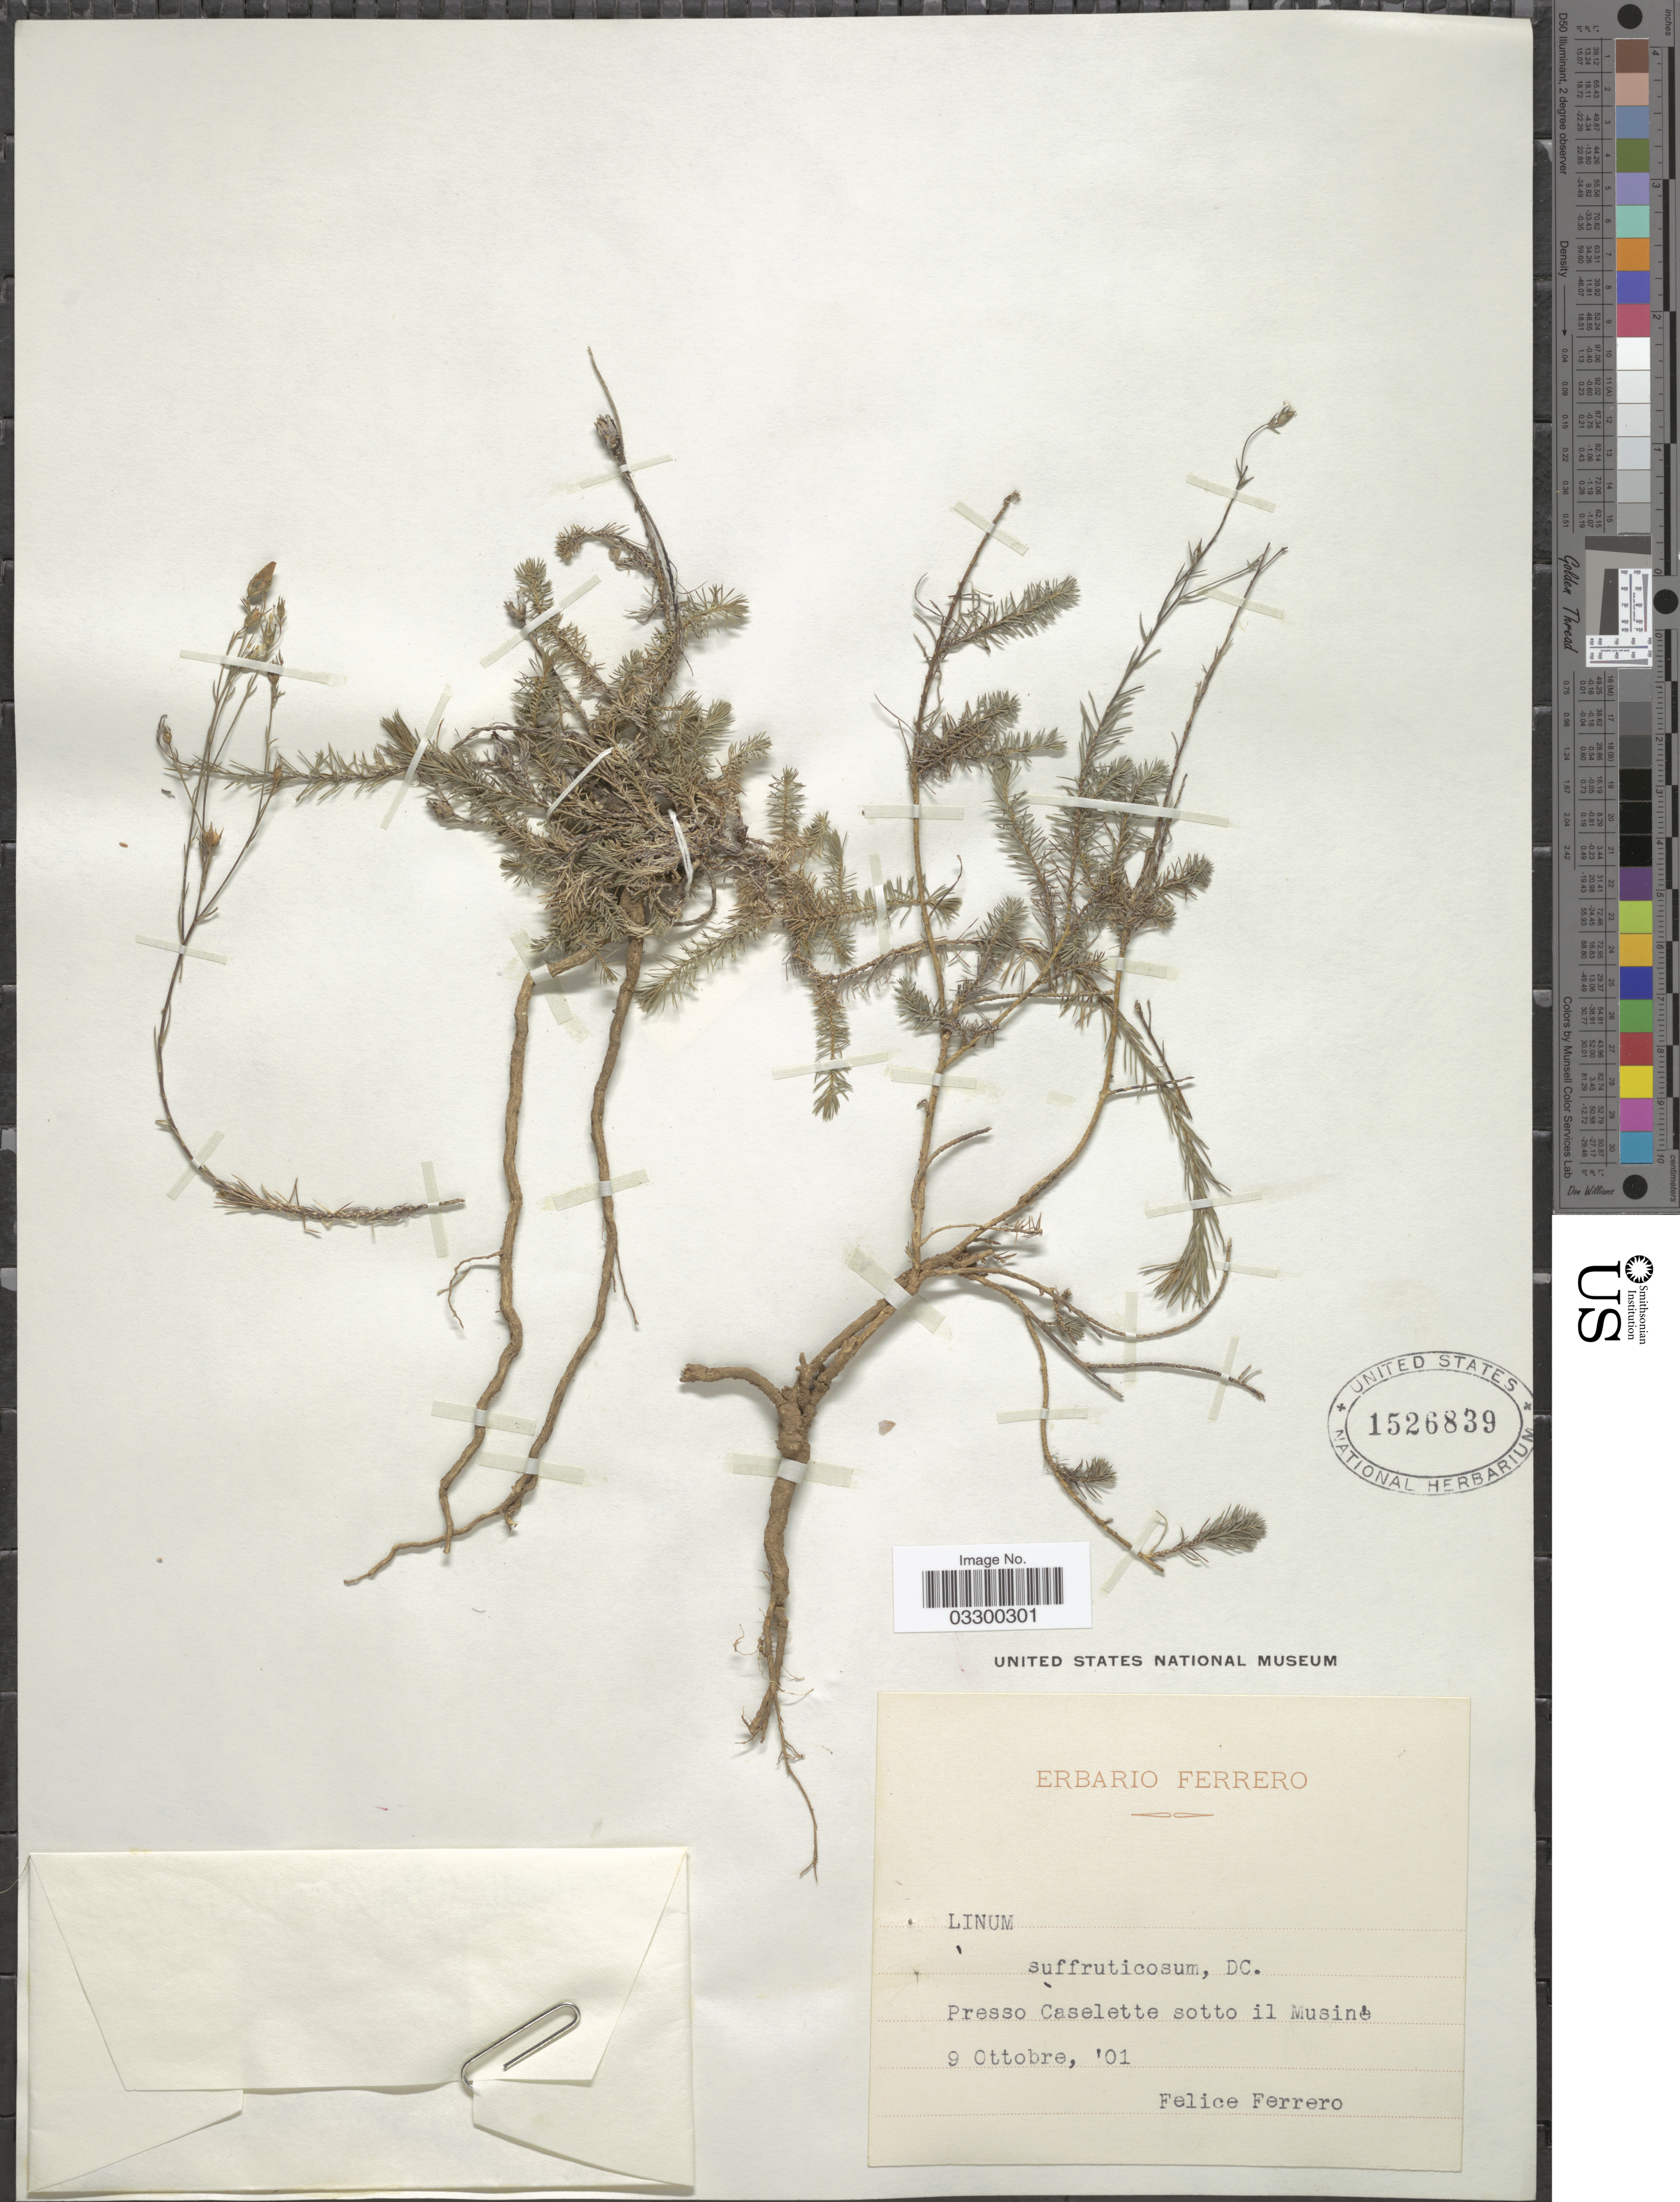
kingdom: Plantae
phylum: Tracheophyta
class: Magnoliopsida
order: Malpighiales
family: Linaceae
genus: Linum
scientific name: Linum suffruticosum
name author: L.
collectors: F. Ferrero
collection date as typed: Transcribed d/m/y: 9/10/1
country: Italy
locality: Presso Caselette sotto il Musine.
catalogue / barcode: US 1526839